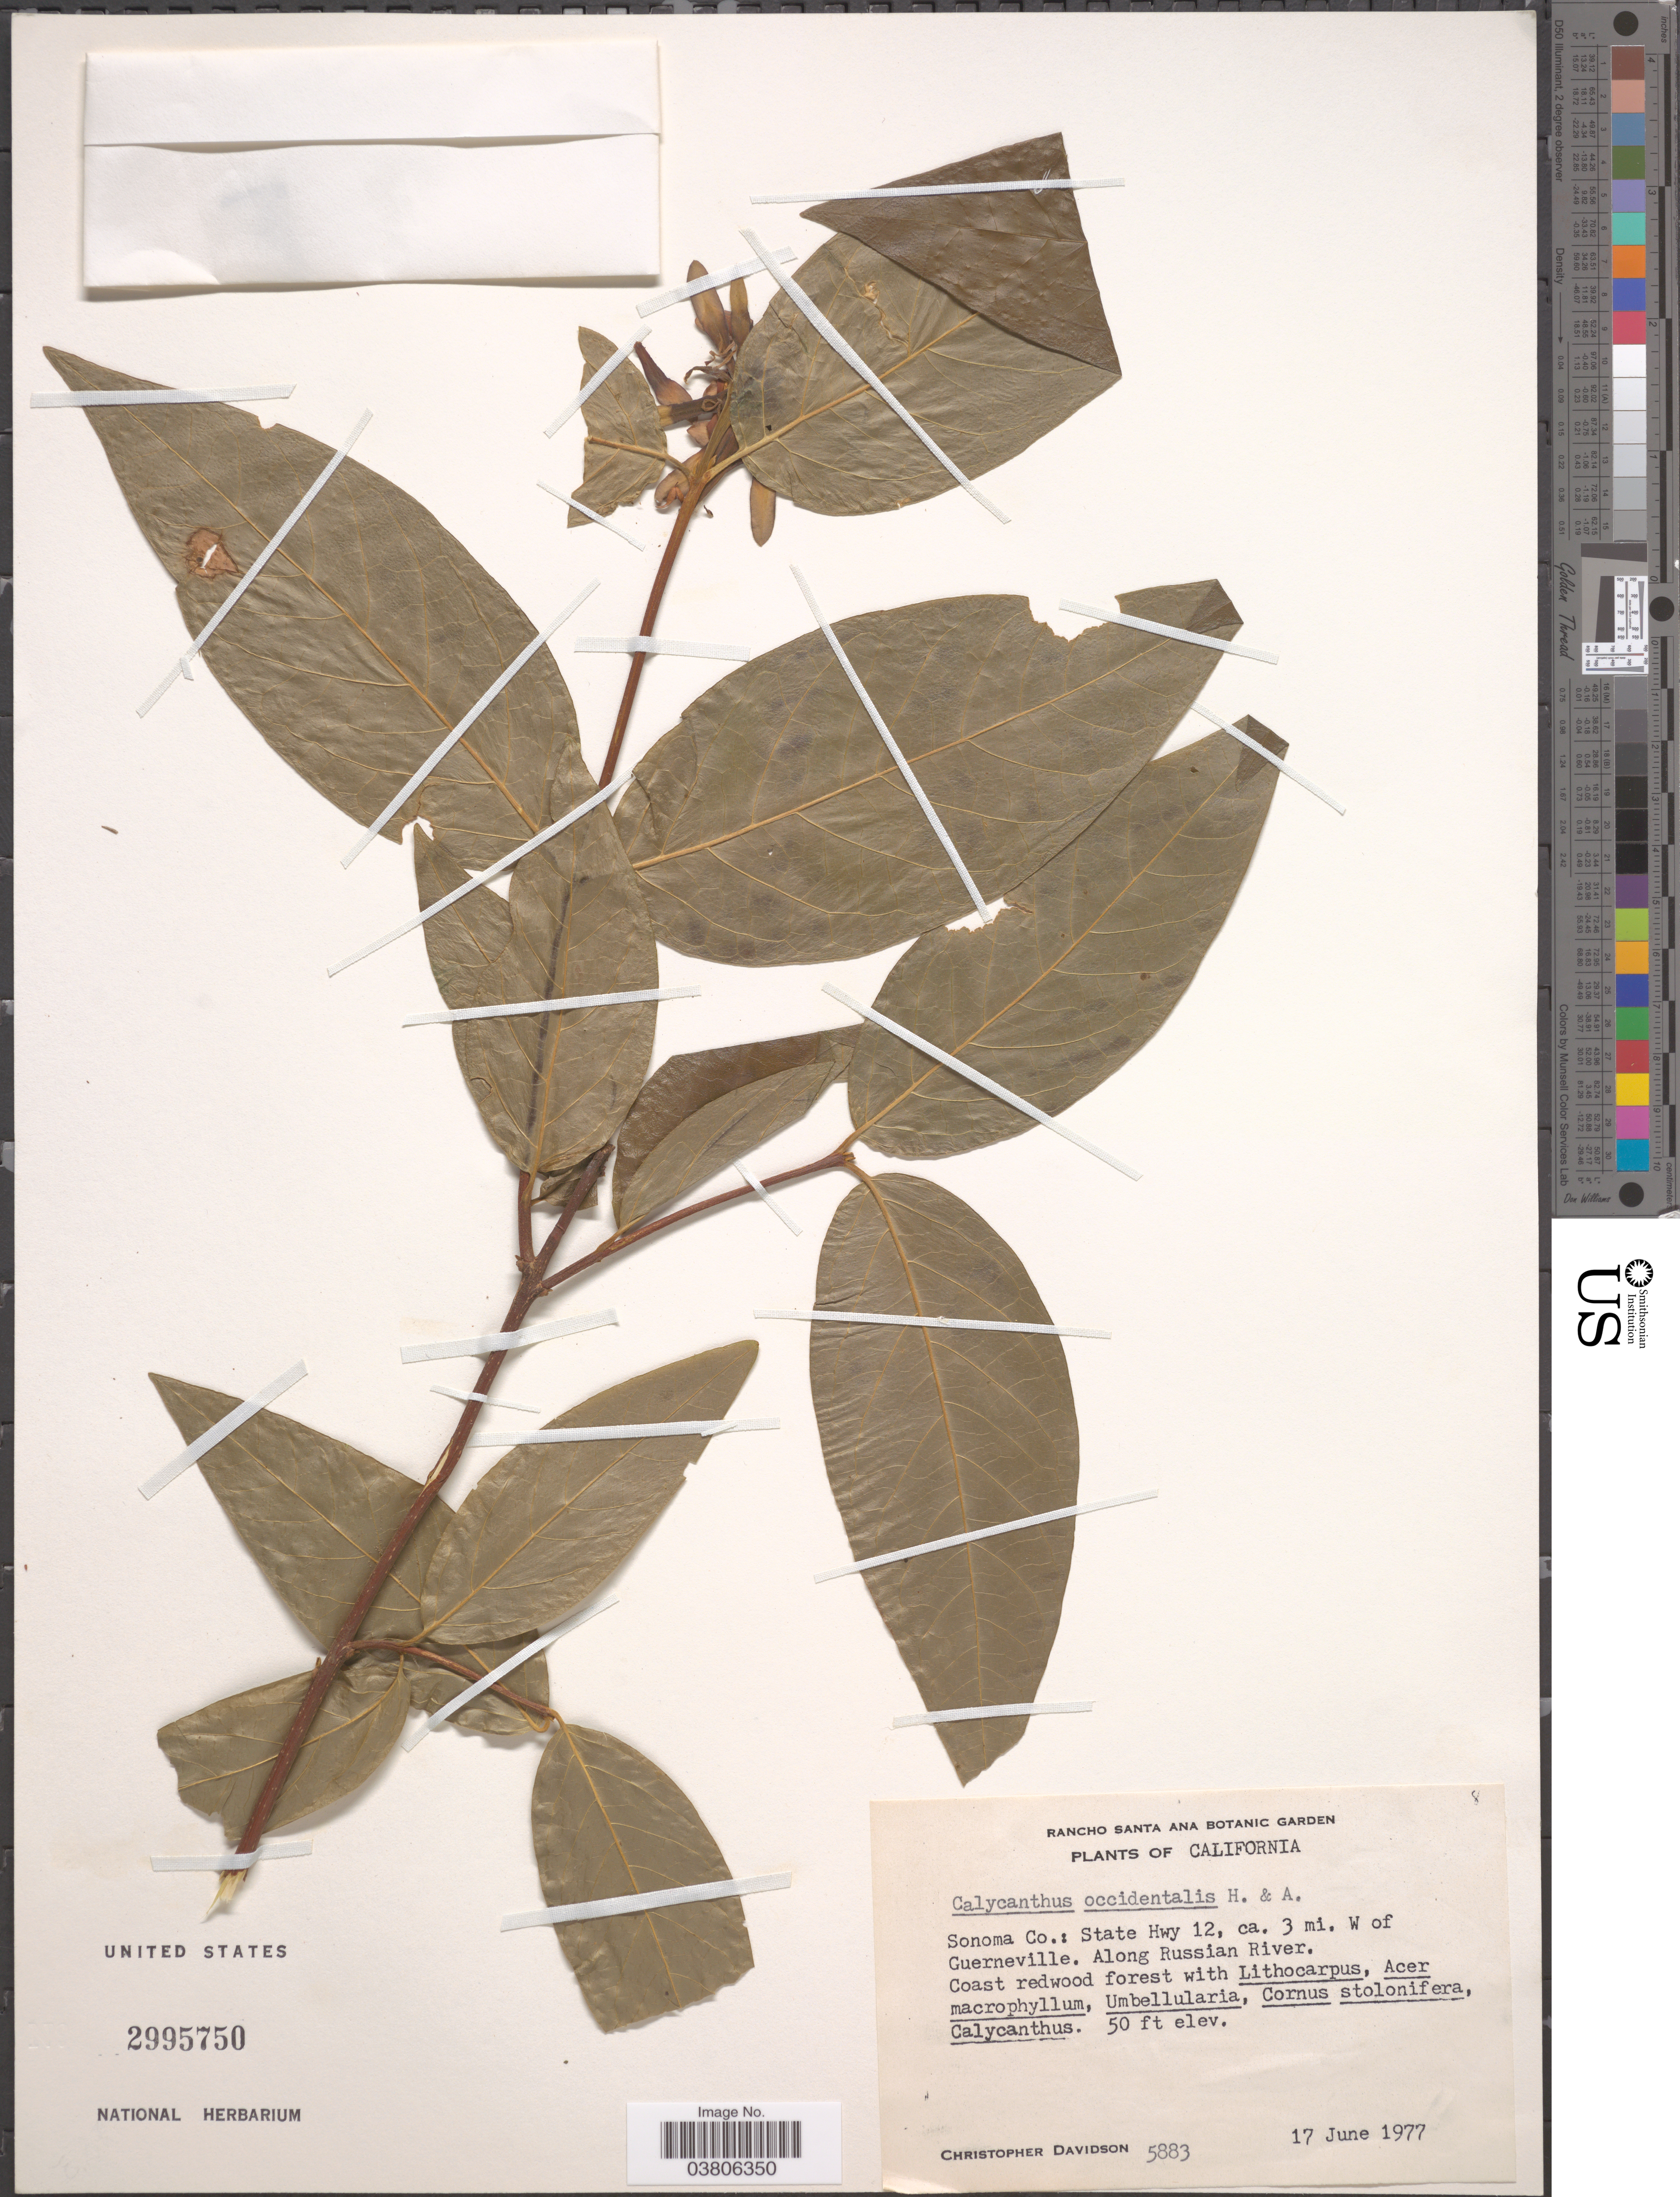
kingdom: Plantae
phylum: Tracheophyta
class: Magnoliopsida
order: Laurales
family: Calycanthaceae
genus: Calycanthus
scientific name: Calycanthus occidentalis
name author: Hook. & Arn.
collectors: C. Davidson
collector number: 5883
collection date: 1977-06-17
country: United States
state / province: California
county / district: Sonoma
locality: Sonoma Co.: State Hwy 12, ca. 3 mi. W of Guerneville. Along Russian River.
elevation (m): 15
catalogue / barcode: US 2995750